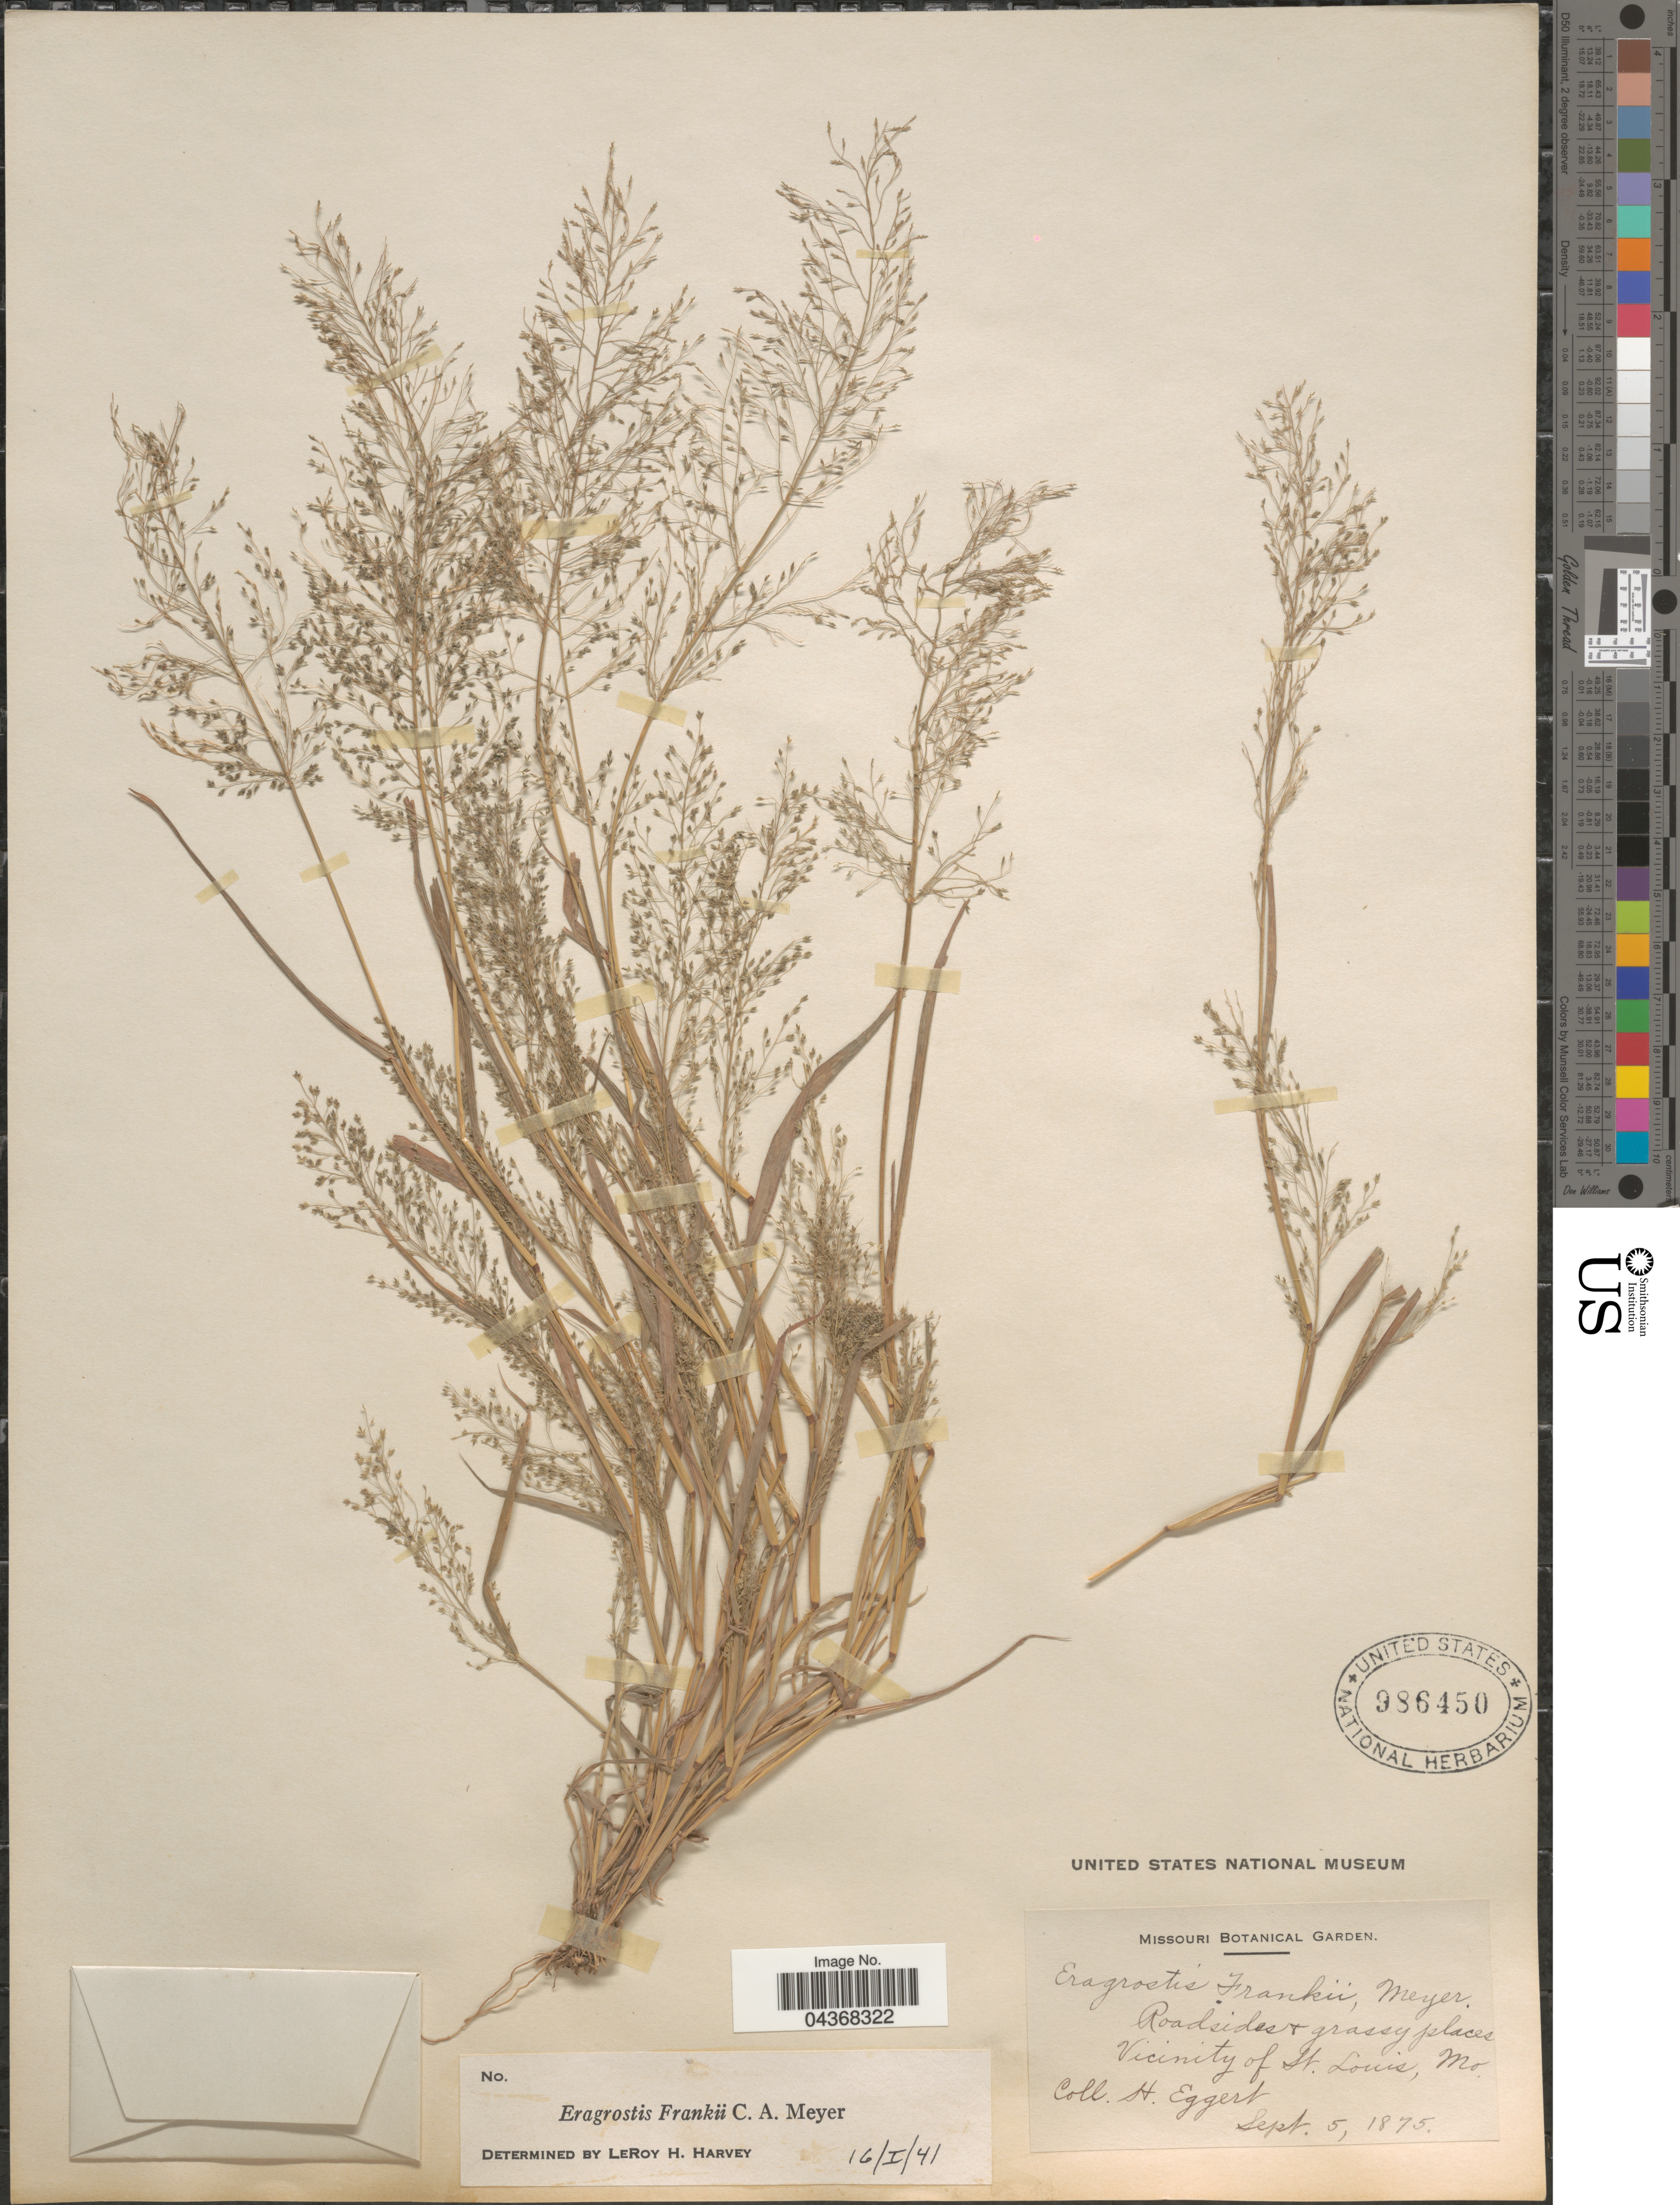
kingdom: Plantae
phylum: Tracheophyta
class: Liliopsida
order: Poales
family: Poaceae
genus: Eragrostis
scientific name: Eragrostis frankii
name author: C.A. Mey. ex Steud.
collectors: H. Eggert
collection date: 1875-09-05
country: United States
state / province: Missouri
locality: Vicinity of St. Louis.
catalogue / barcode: US 986450